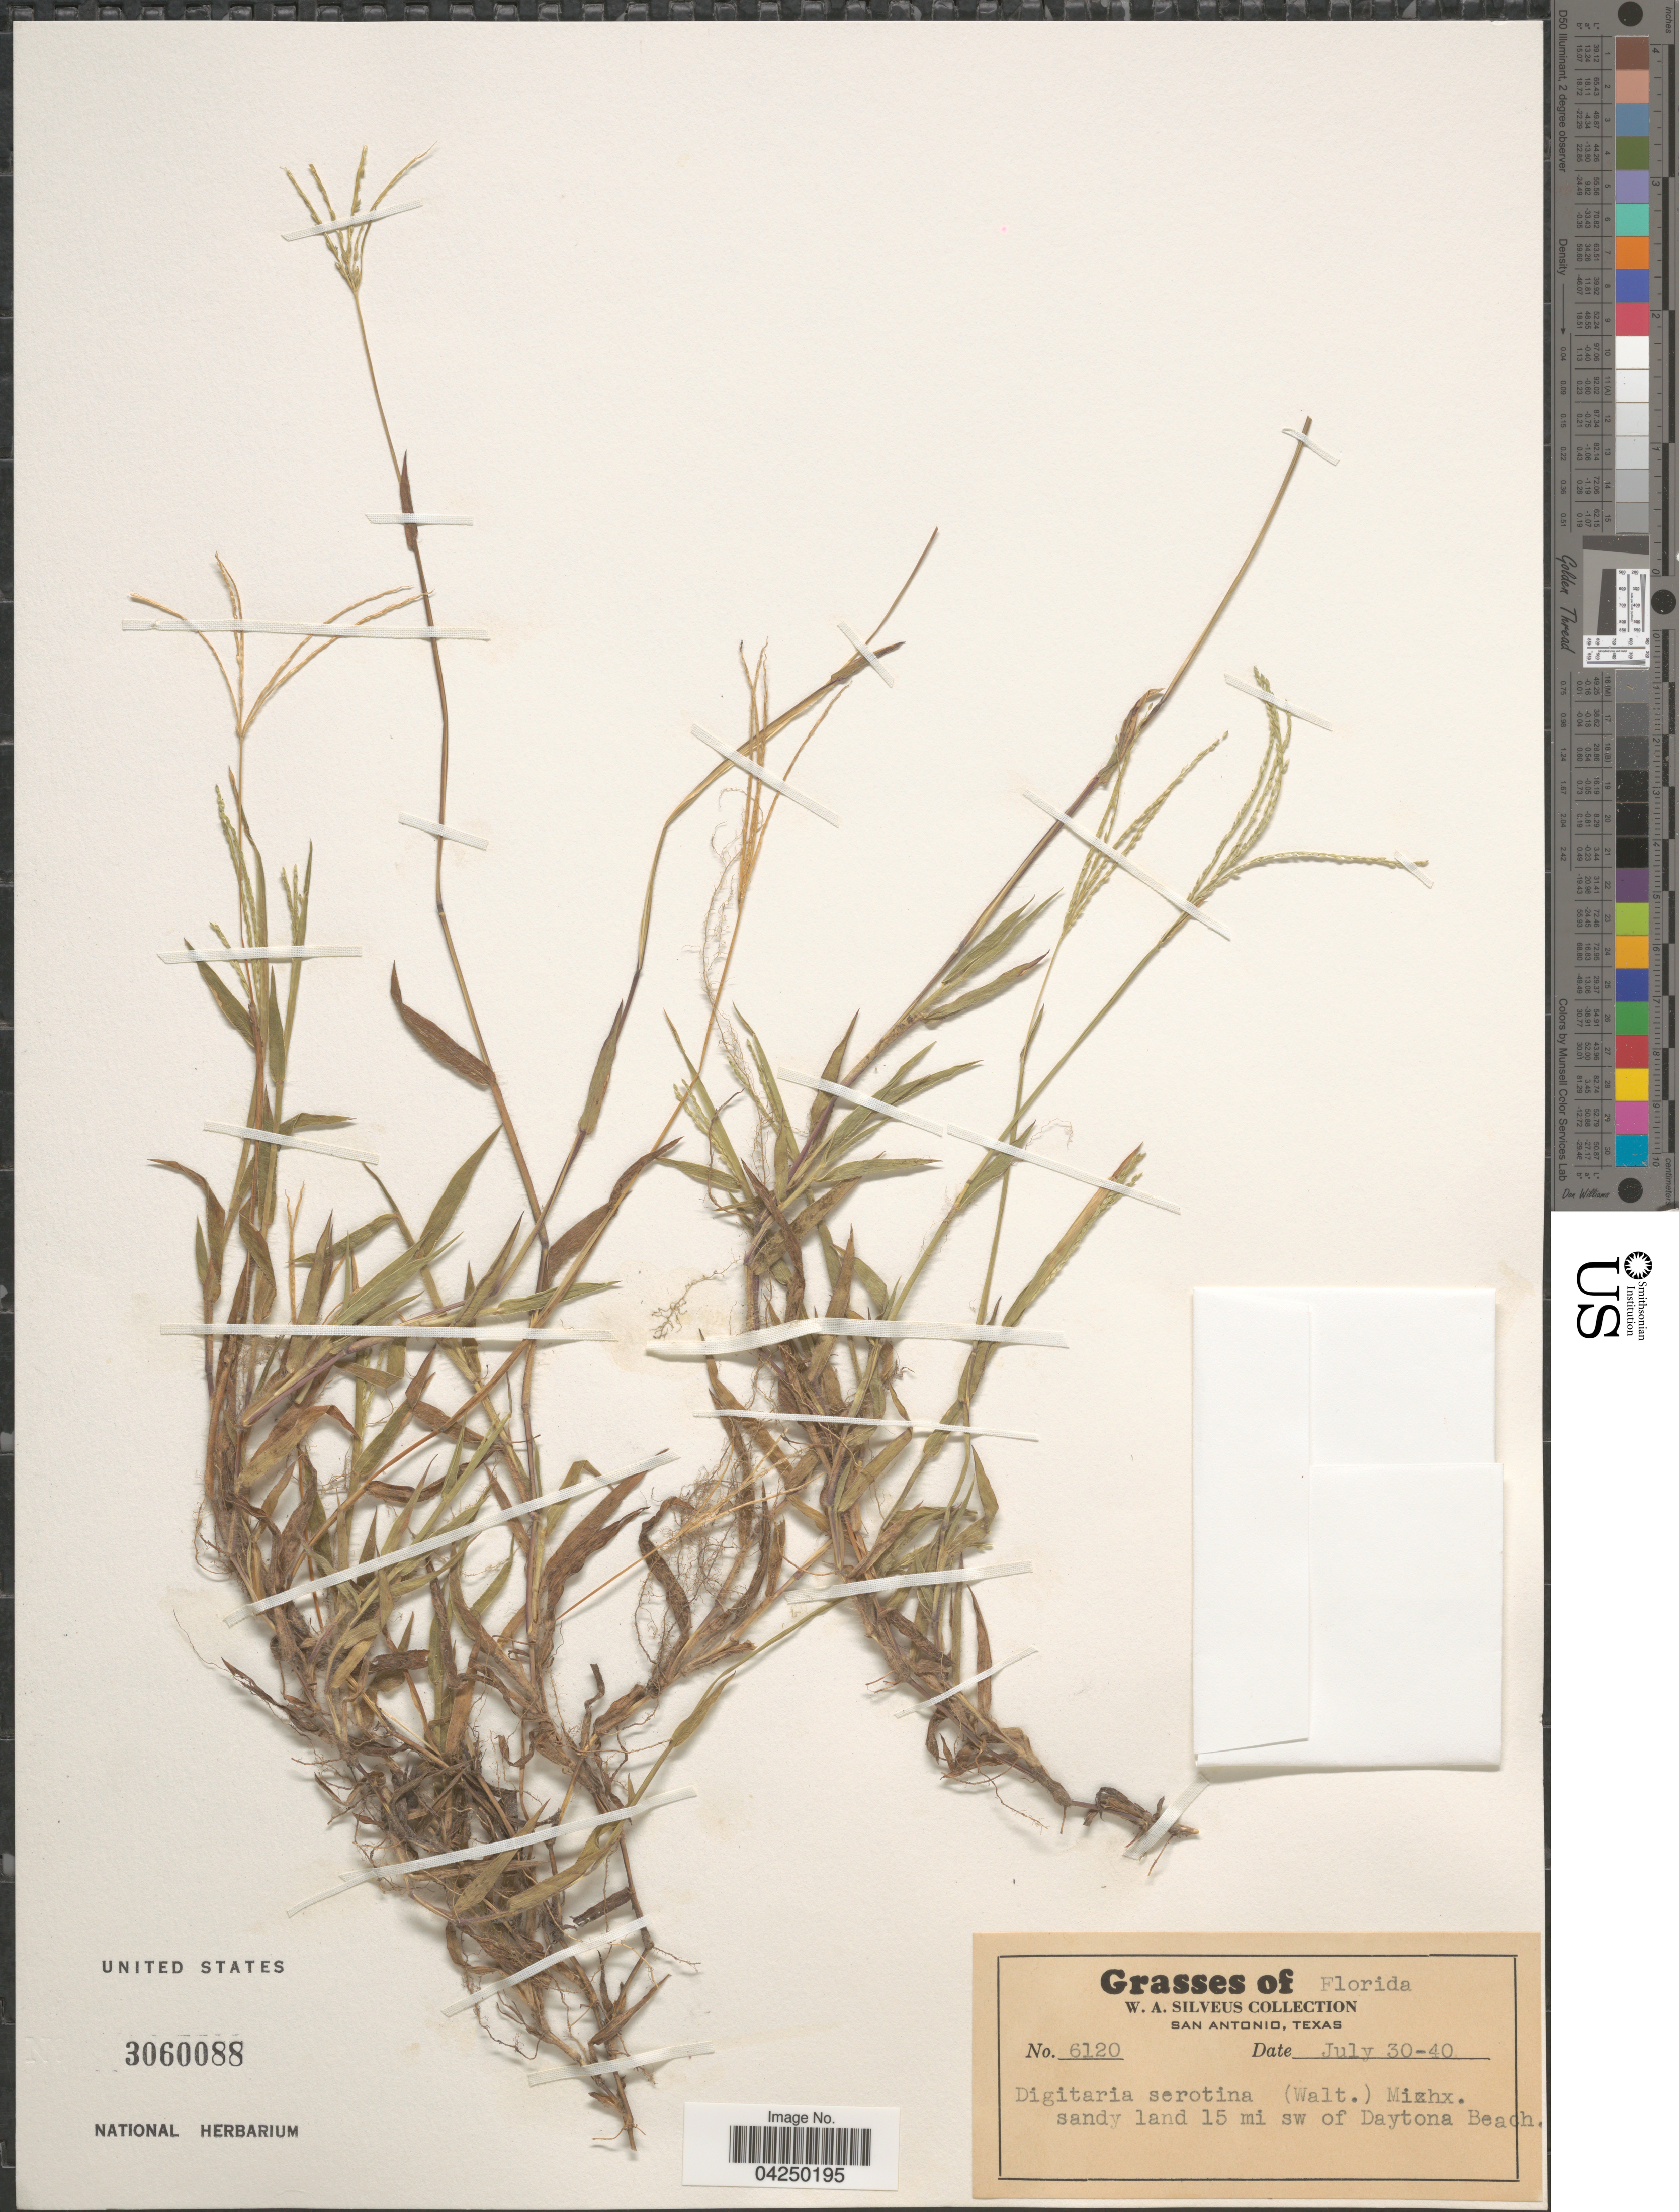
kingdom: Plantae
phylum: Tracheophyta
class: Liliopsida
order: Poales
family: Poaceae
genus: Digitaria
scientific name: Digitaria serotina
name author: (Walter) Michx.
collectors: W. Silveus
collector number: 6120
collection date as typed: Transcribed d/m/y: 30/7/40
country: United States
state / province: Florida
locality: Sandy land 15 mi sw of Daytona Beach.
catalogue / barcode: US 3060088